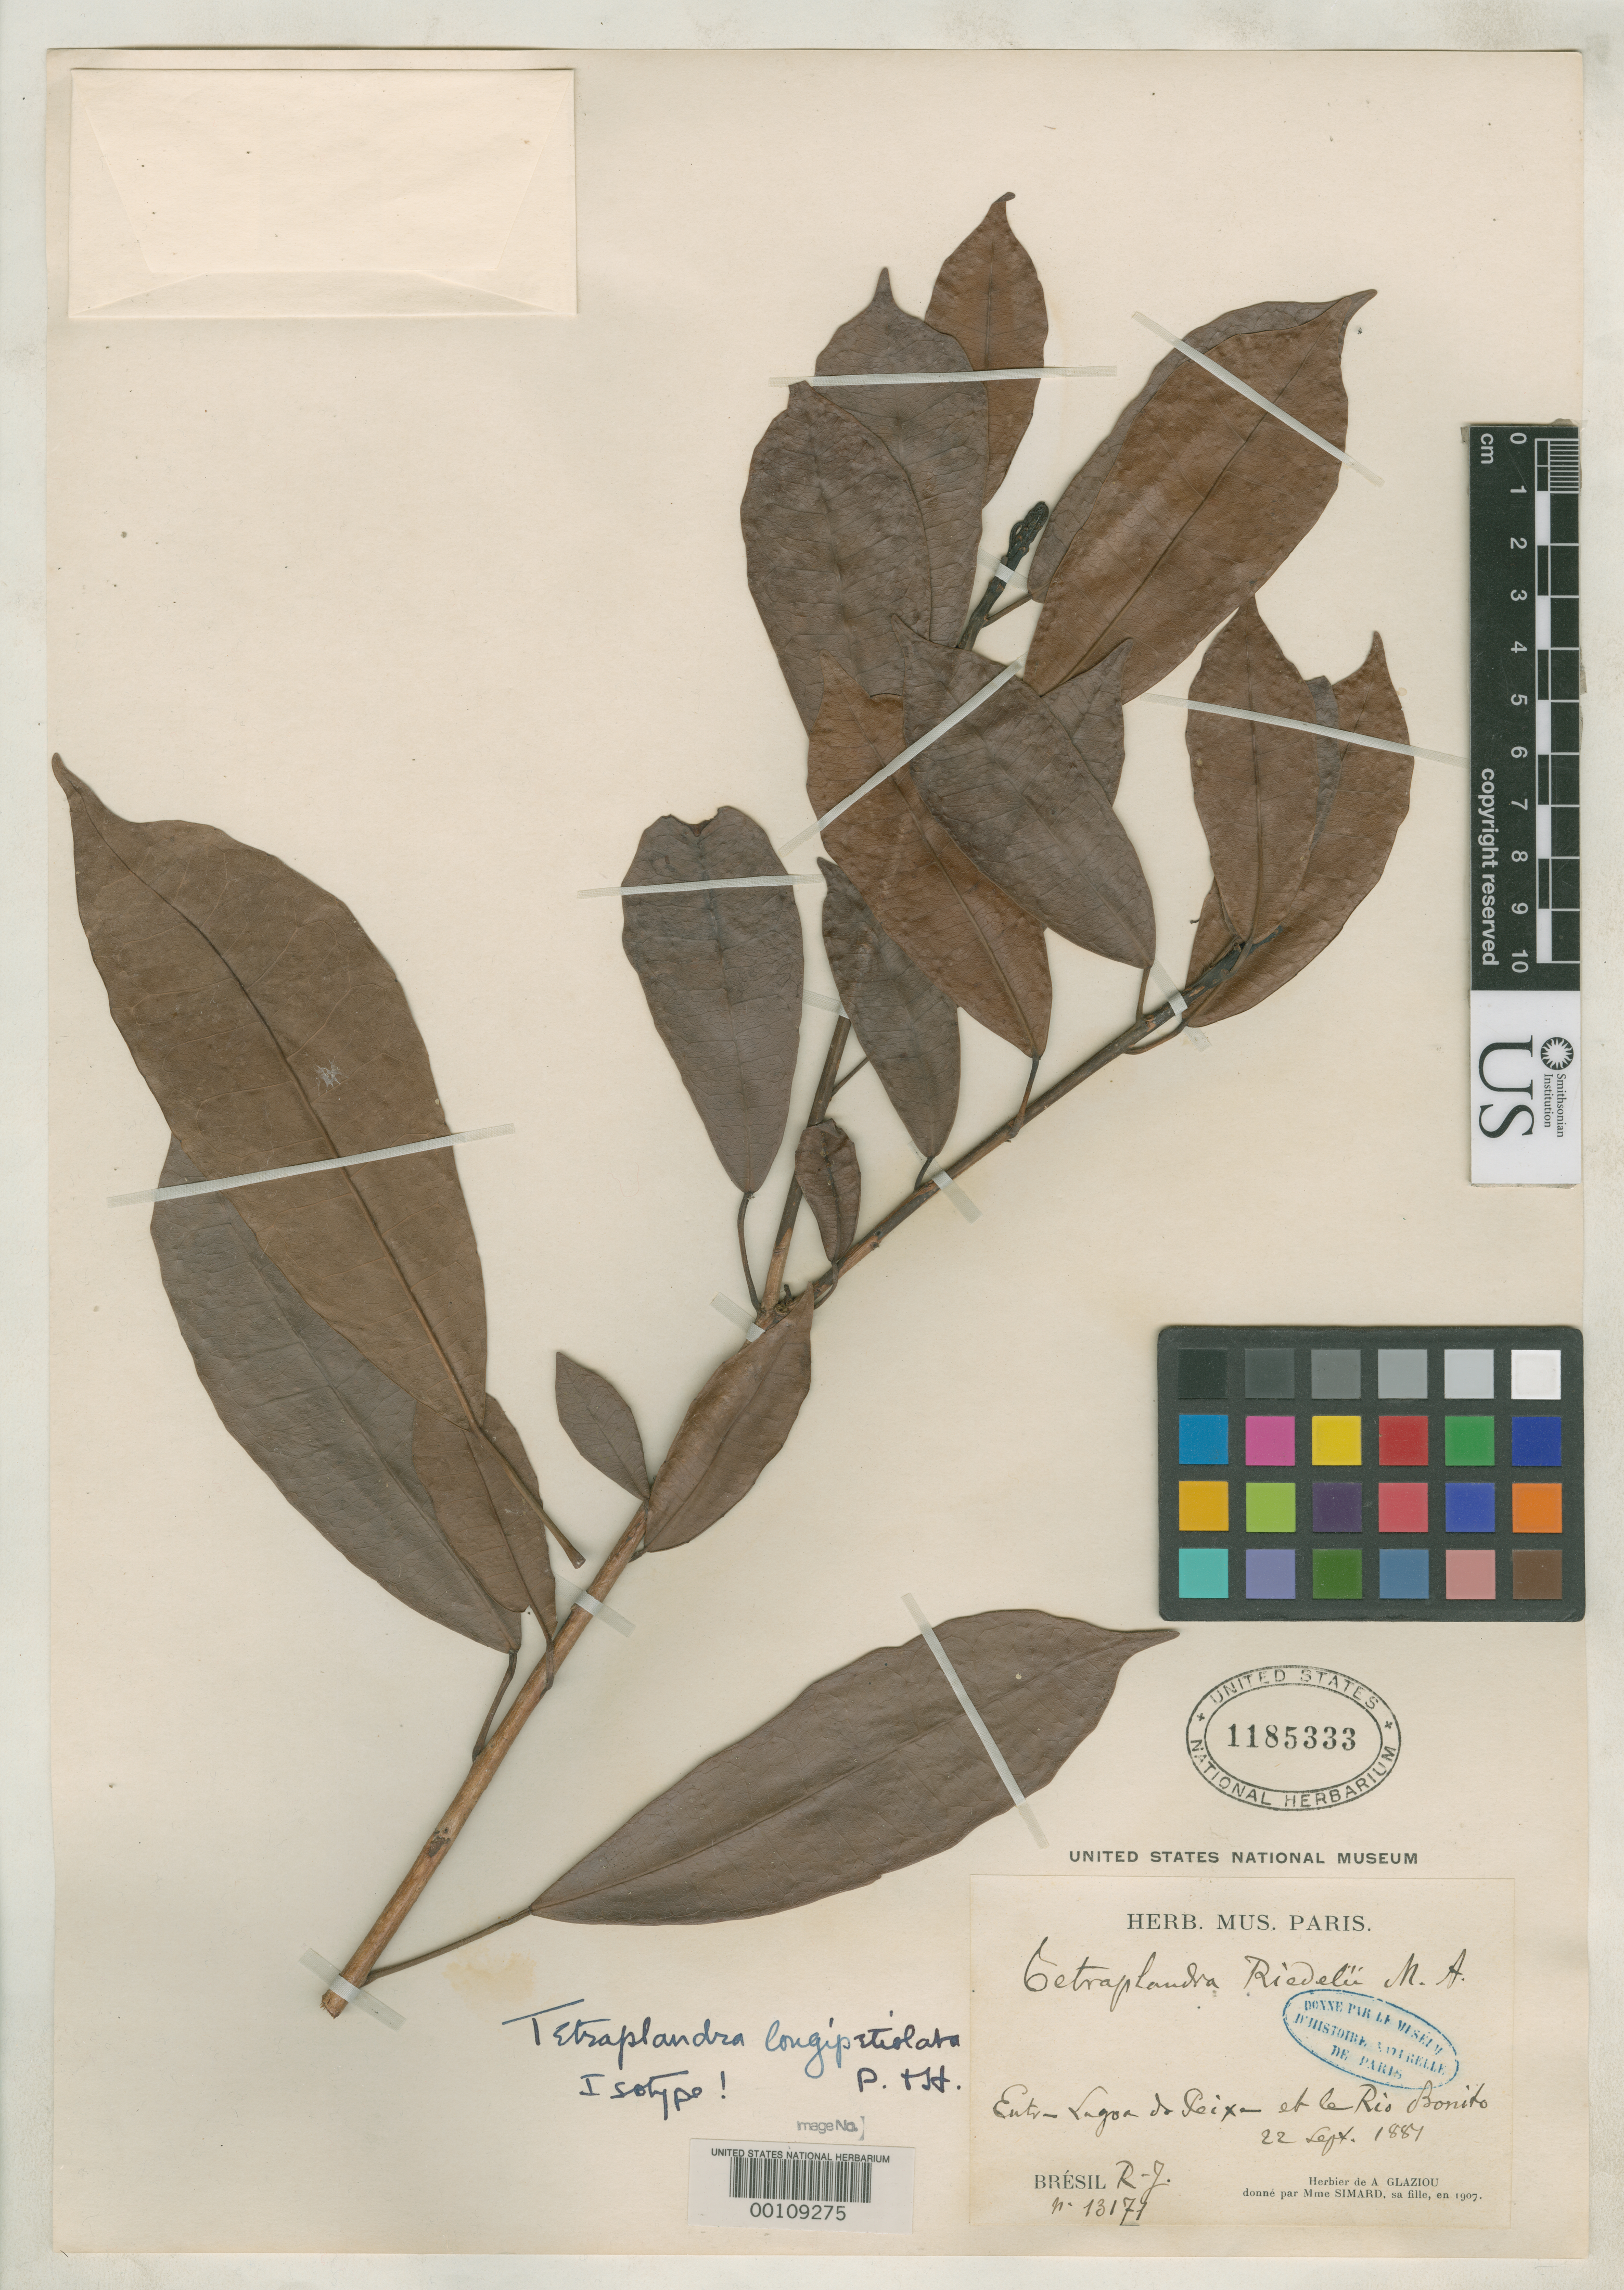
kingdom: Plantae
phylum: Tracheophyta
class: Magnoliopsida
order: Malpighiales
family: Euphorbiaceae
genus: Tetraplandra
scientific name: Tetraplandra longipetiolata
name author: Pax & K. Hoffm. in Engl.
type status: Isotype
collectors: A. F. M. Glaziou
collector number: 13171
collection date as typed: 22 Sep 1881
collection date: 1881-09-22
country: Brazil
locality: Riobonito.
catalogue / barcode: US 1185333